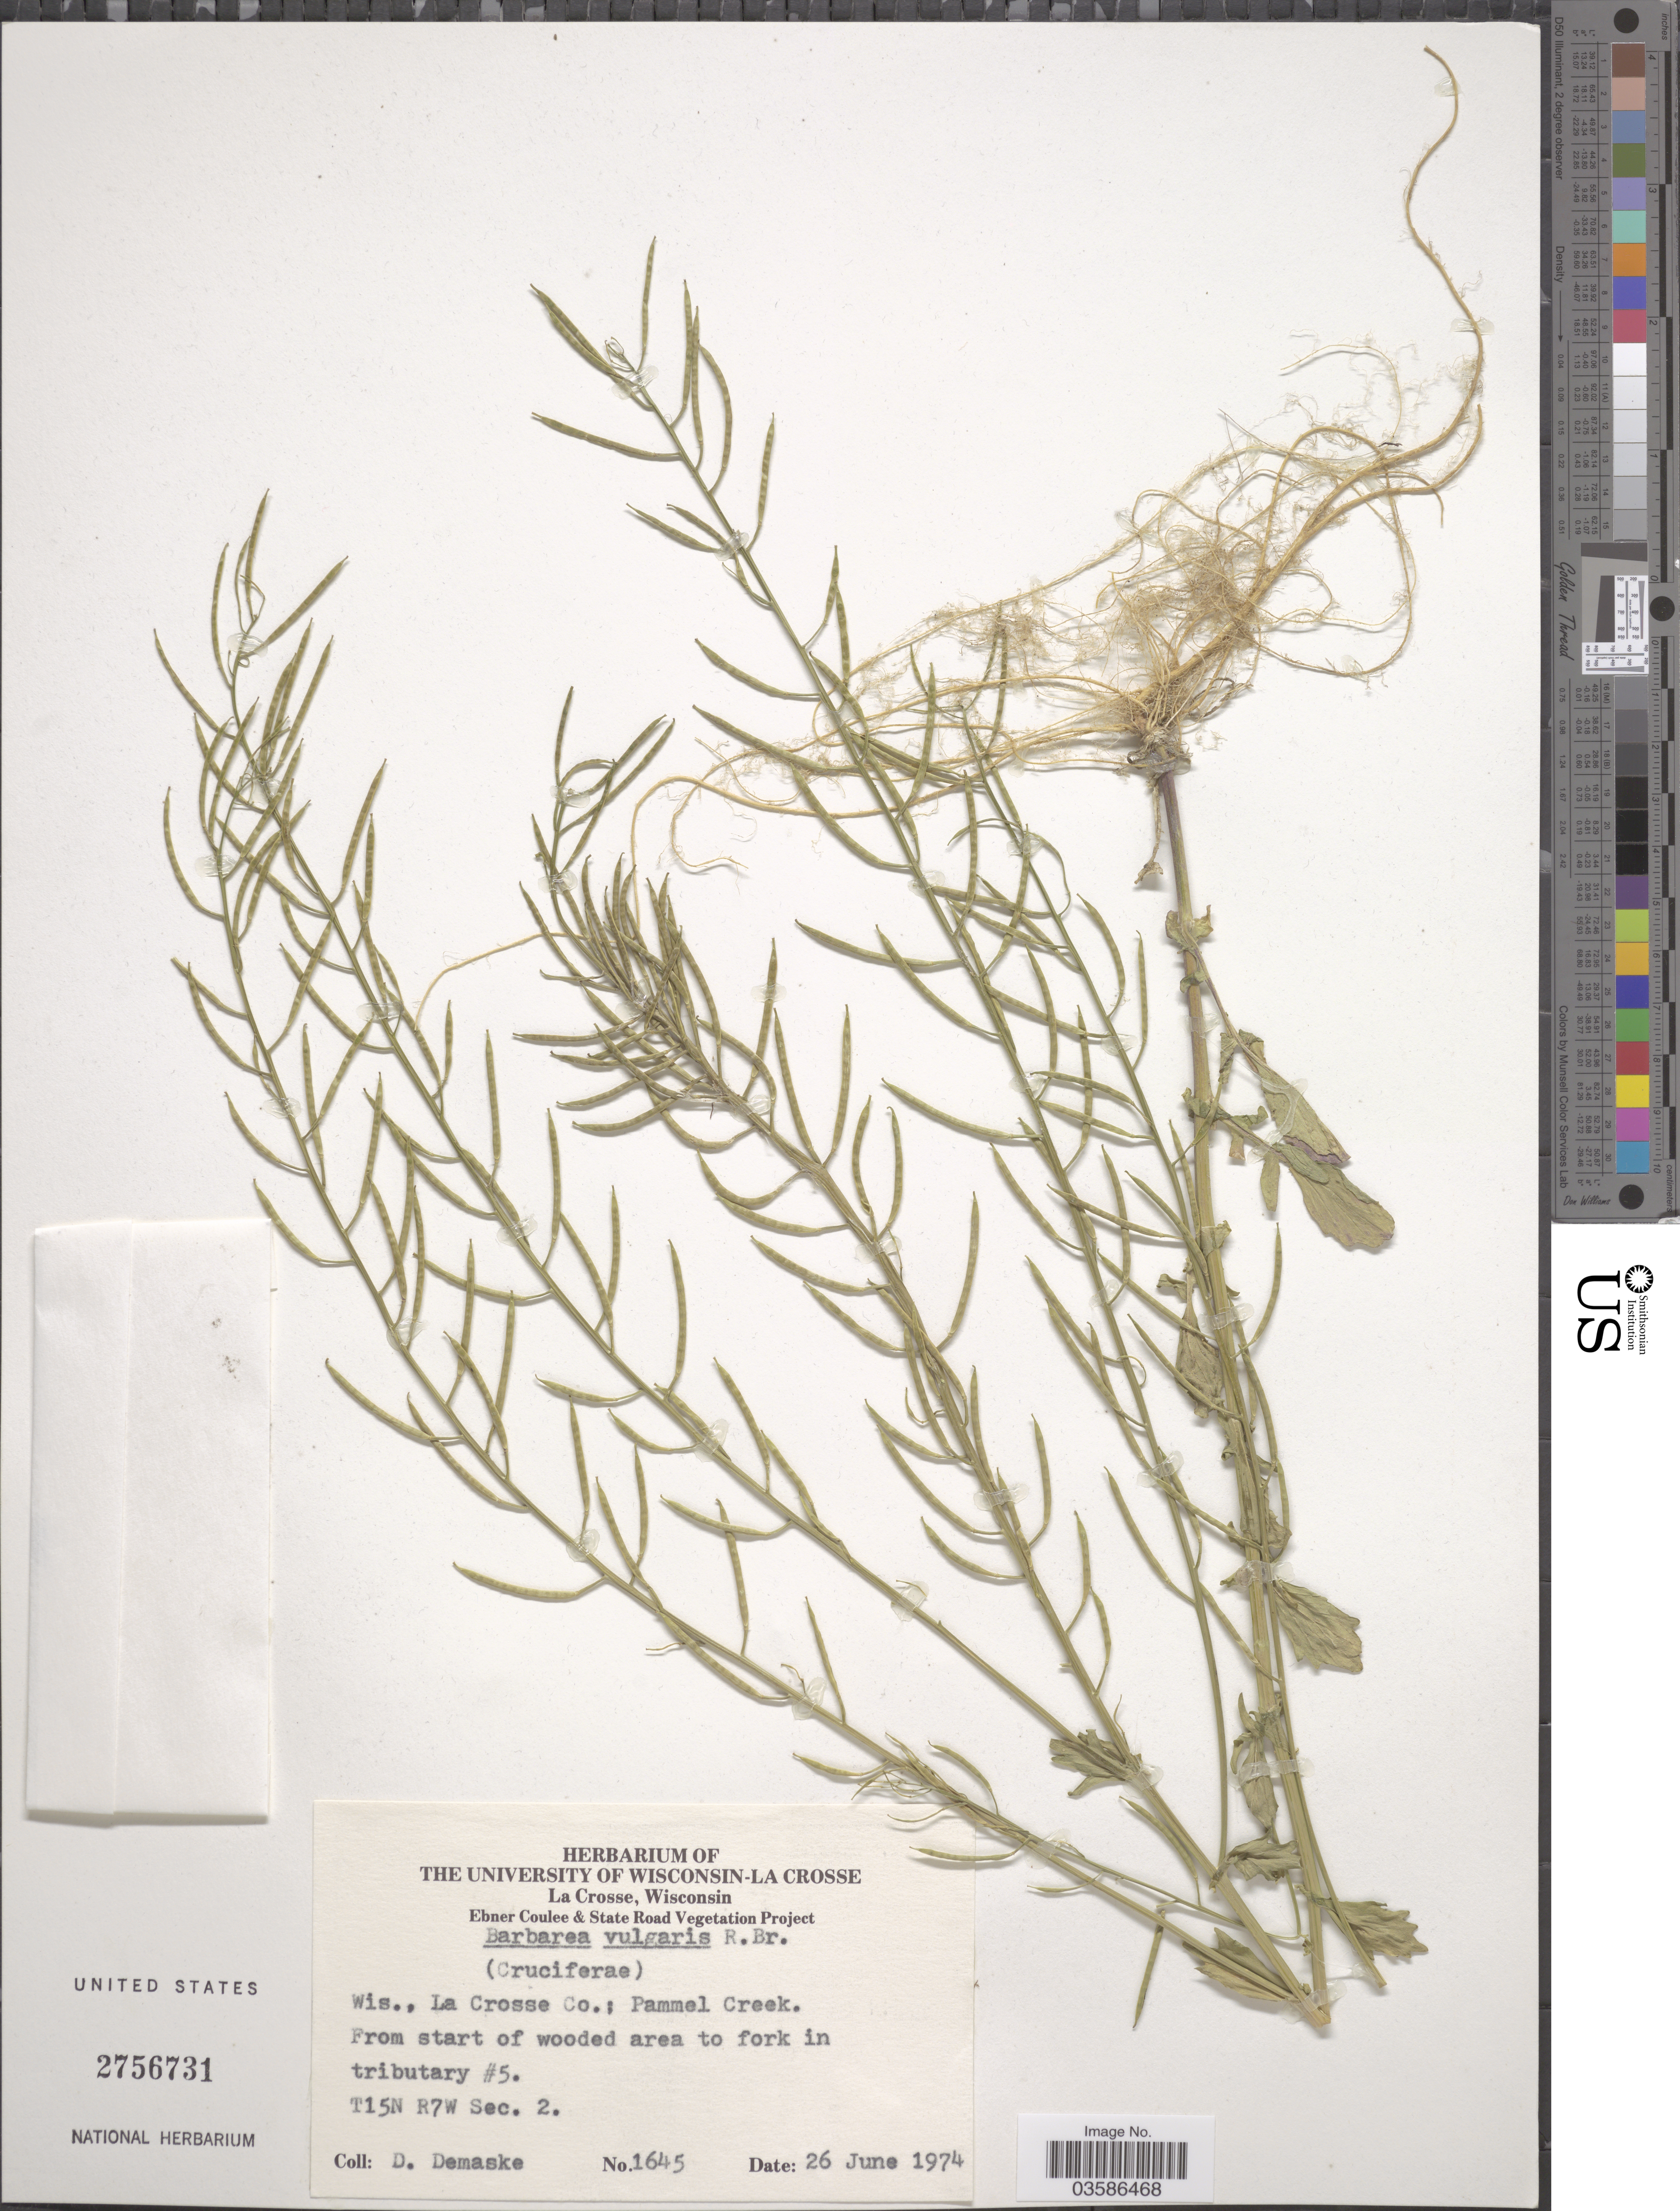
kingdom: Plantae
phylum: Tracheophyta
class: Magnoliopsida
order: Brassicales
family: Brassicaceae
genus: Barbarea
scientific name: Barbarea vulgaris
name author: W.T. Aiton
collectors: D. Demaske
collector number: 1645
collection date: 1974-06-26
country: United States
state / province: Wisconsin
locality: La Crosse Co.; Pammel Creek. From start of wooded area to fork in tributary #5. T15N R7W Sec. 2.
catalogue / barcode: US 2756731